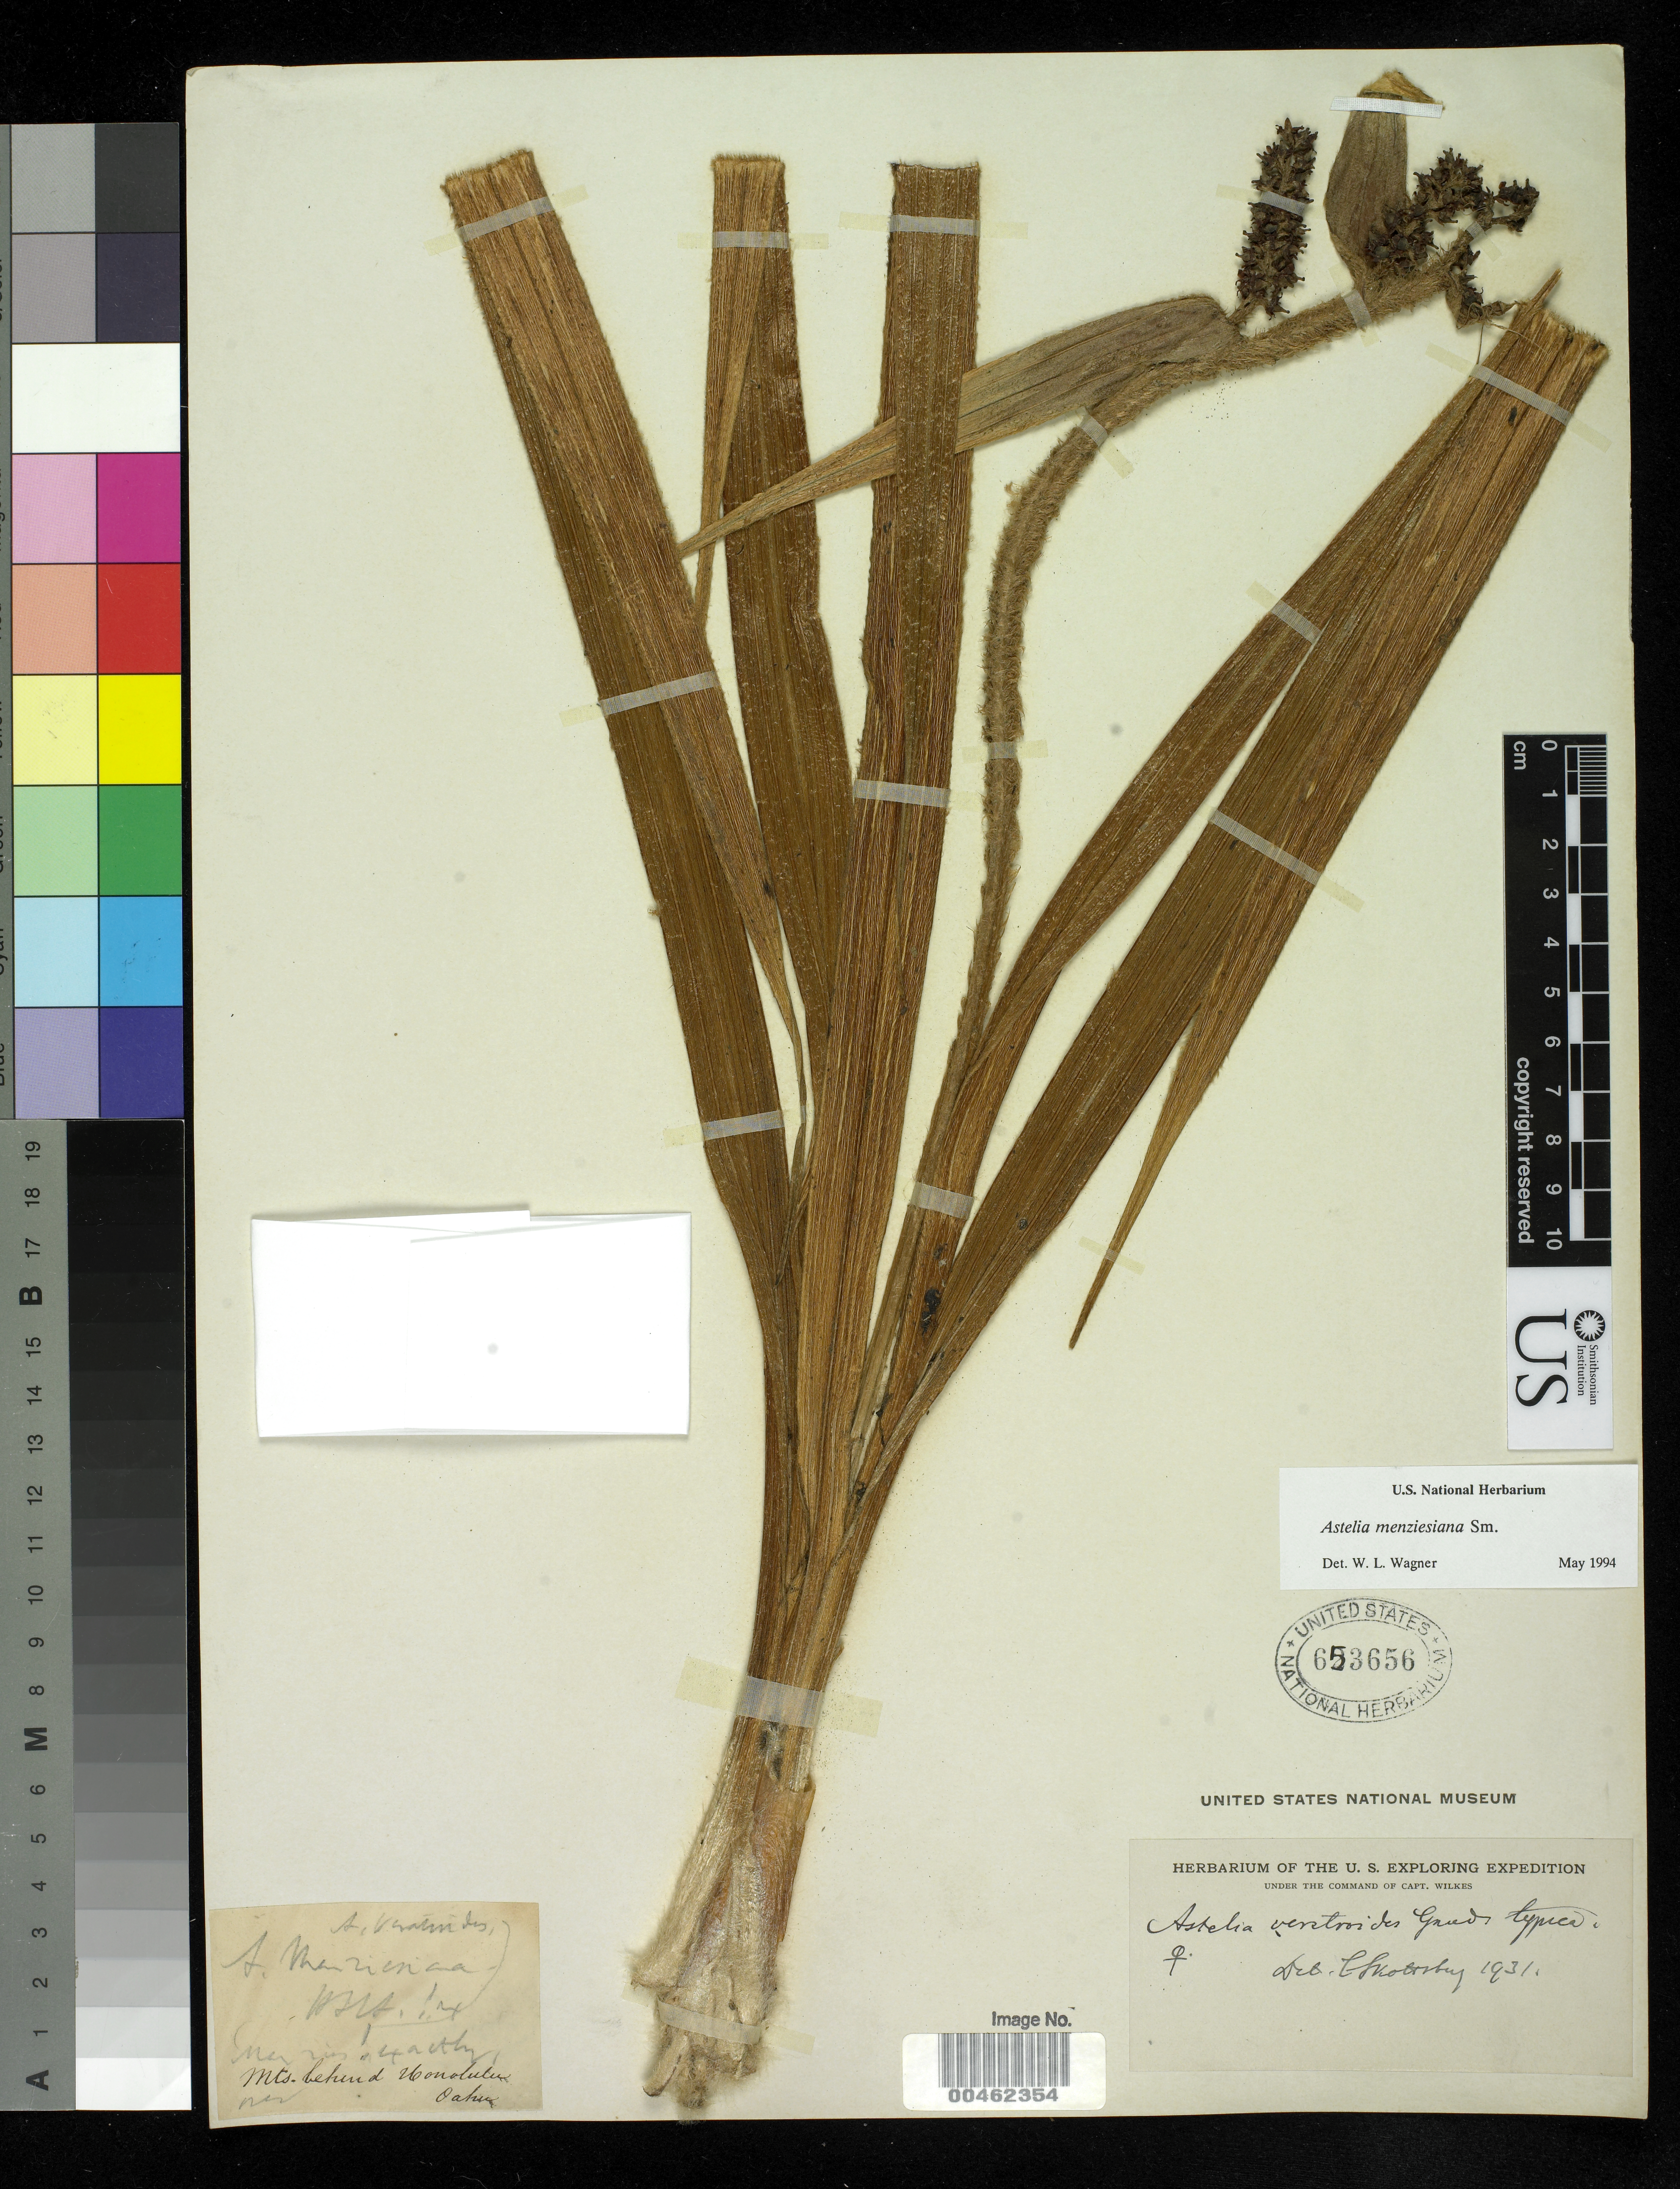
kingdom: Plantae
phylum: Tracheophyta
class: Liliopsida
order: Asparagales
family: Asteliaceae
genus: Astelia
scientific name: Astelia menziesiana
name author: Sm.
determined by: Wagner, W. L., (BOT), Smithsonian Institution - National Museum of Natural History (UNITED STATES)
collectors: Wilkes Explor. Exped.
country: United States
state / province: Hawaii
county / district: Honolulu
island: Oahu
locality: Mts. behind Honolulu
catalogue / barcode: US 653656